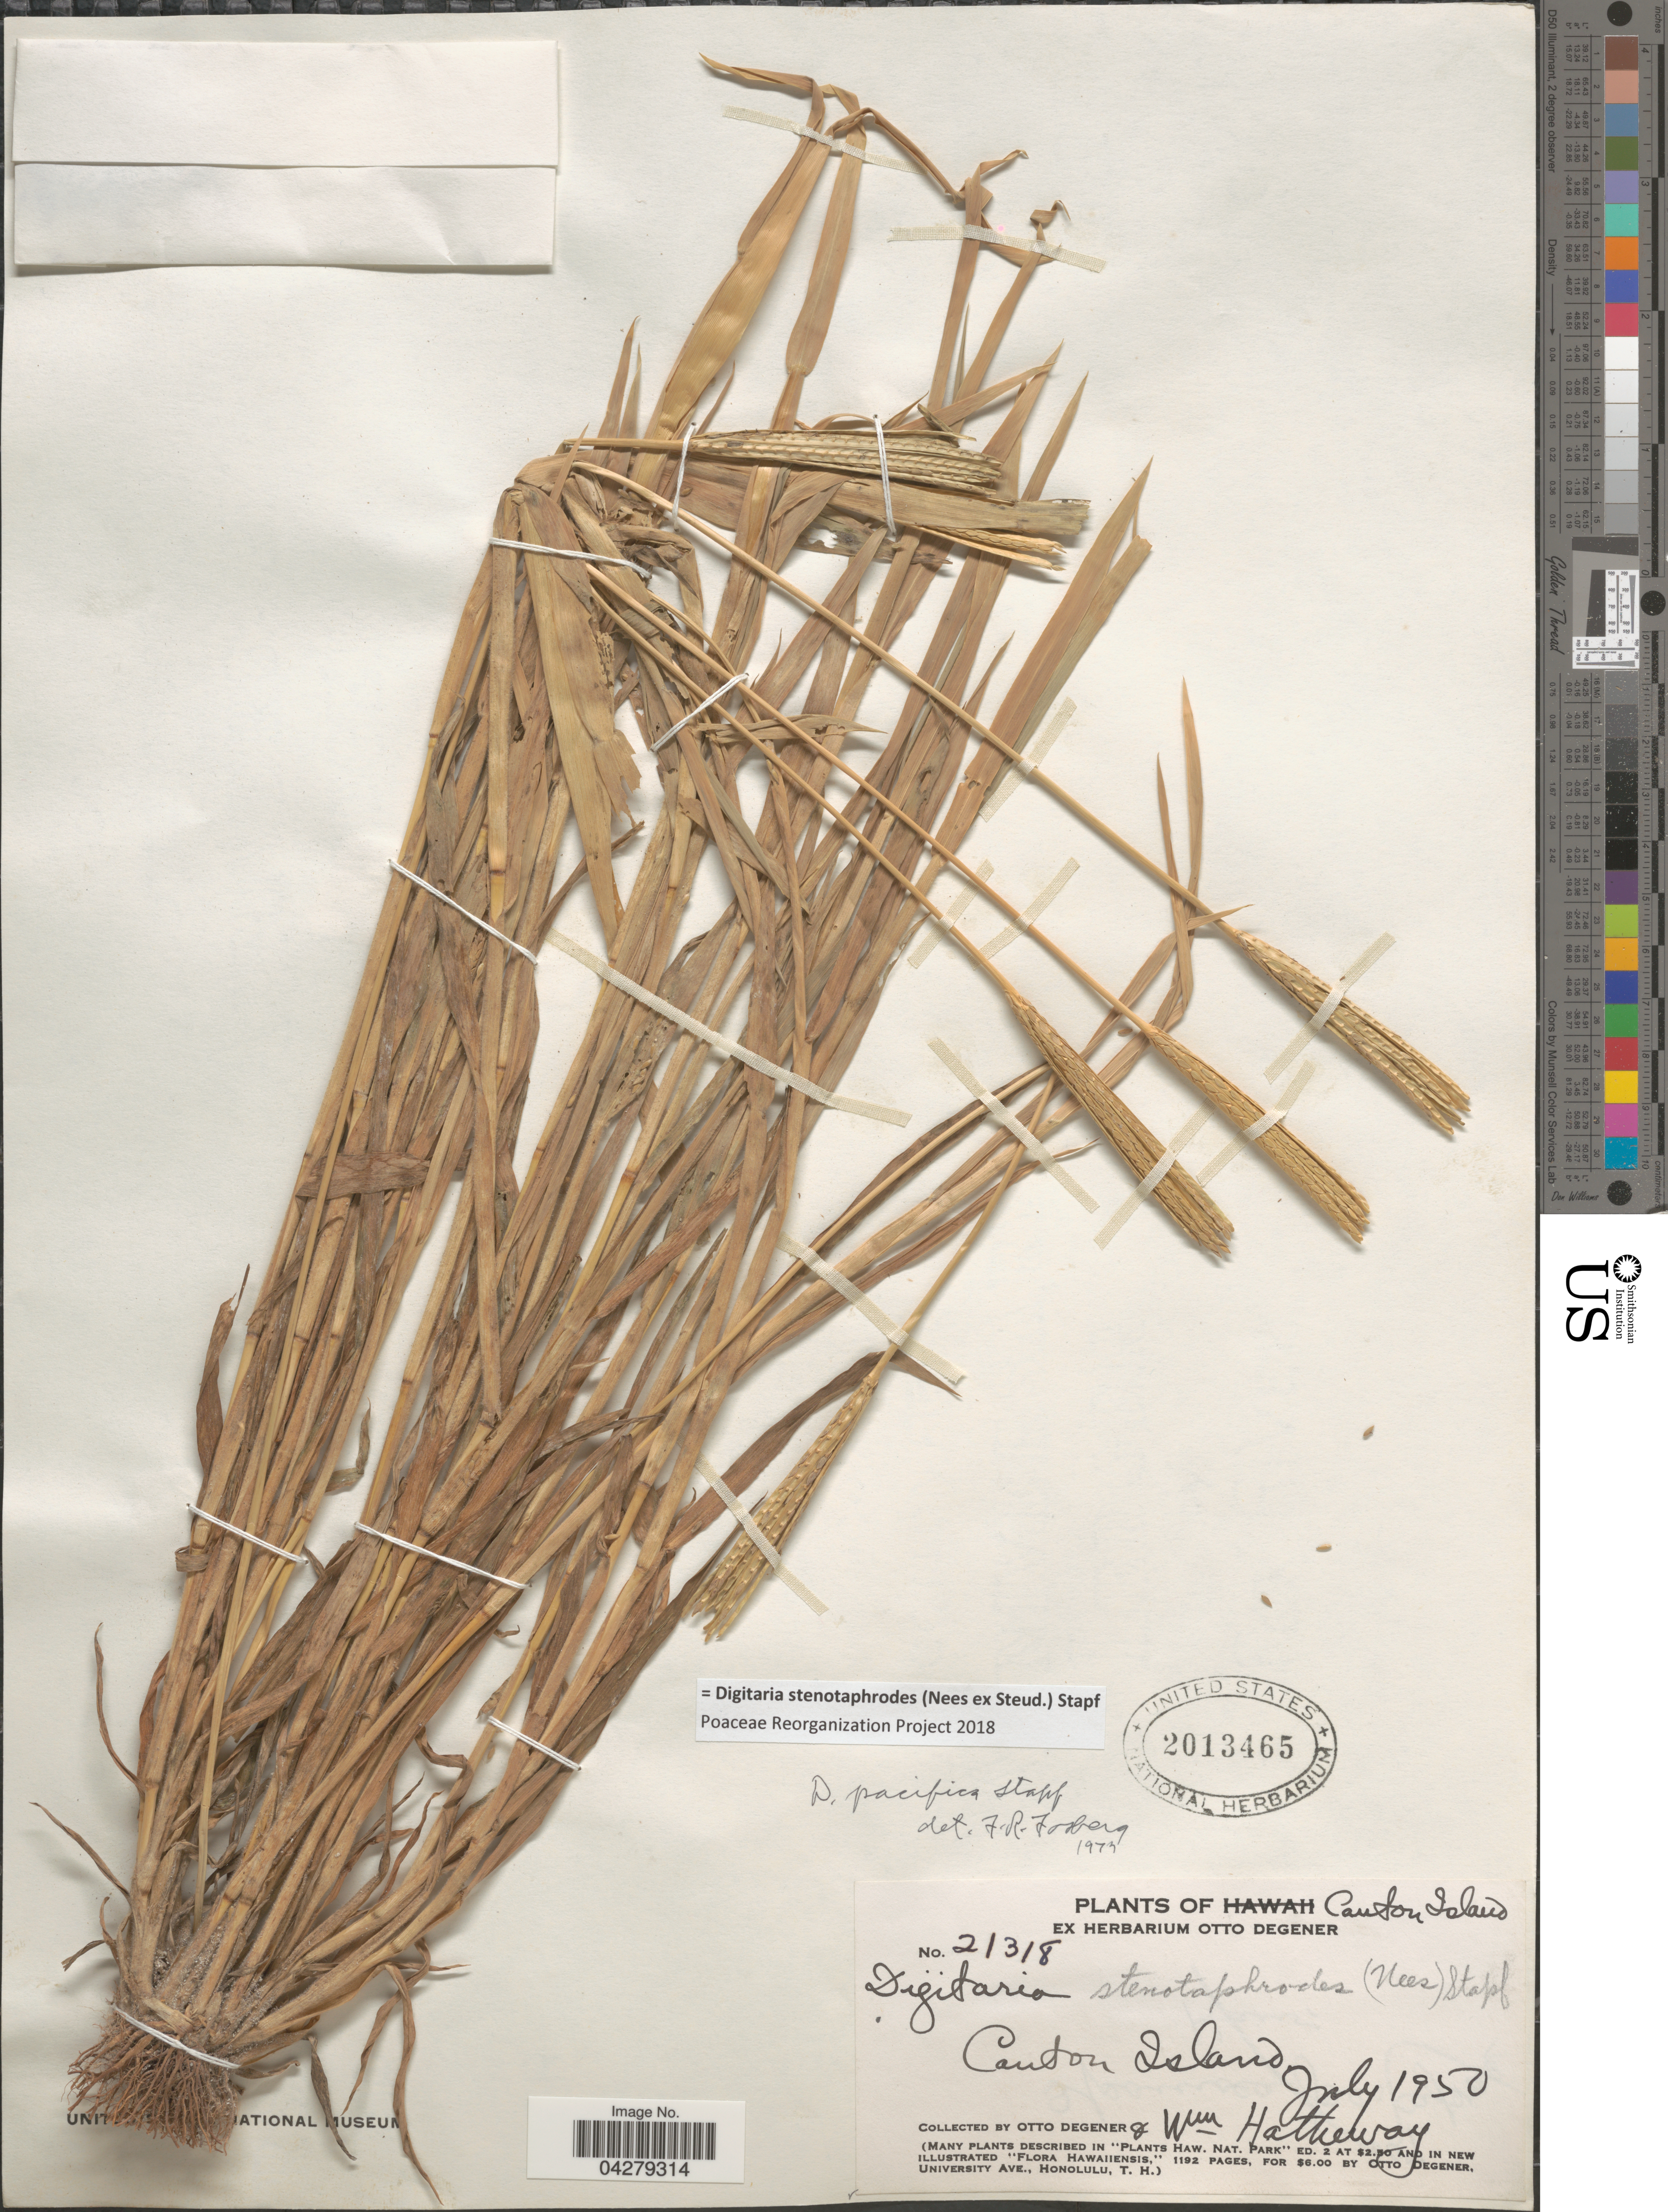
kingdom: Plantae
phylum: Tracheophyta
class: Liliopsida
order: Poales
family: Poaceae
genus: Digitaria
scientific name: Digitaria stenotaphrodes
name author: (Steud.) Stapf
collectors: O. Degener & W. Hatheway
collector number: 21318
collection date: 1950-07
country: Kiribati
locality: Canton Island.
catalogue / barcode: US 2013465